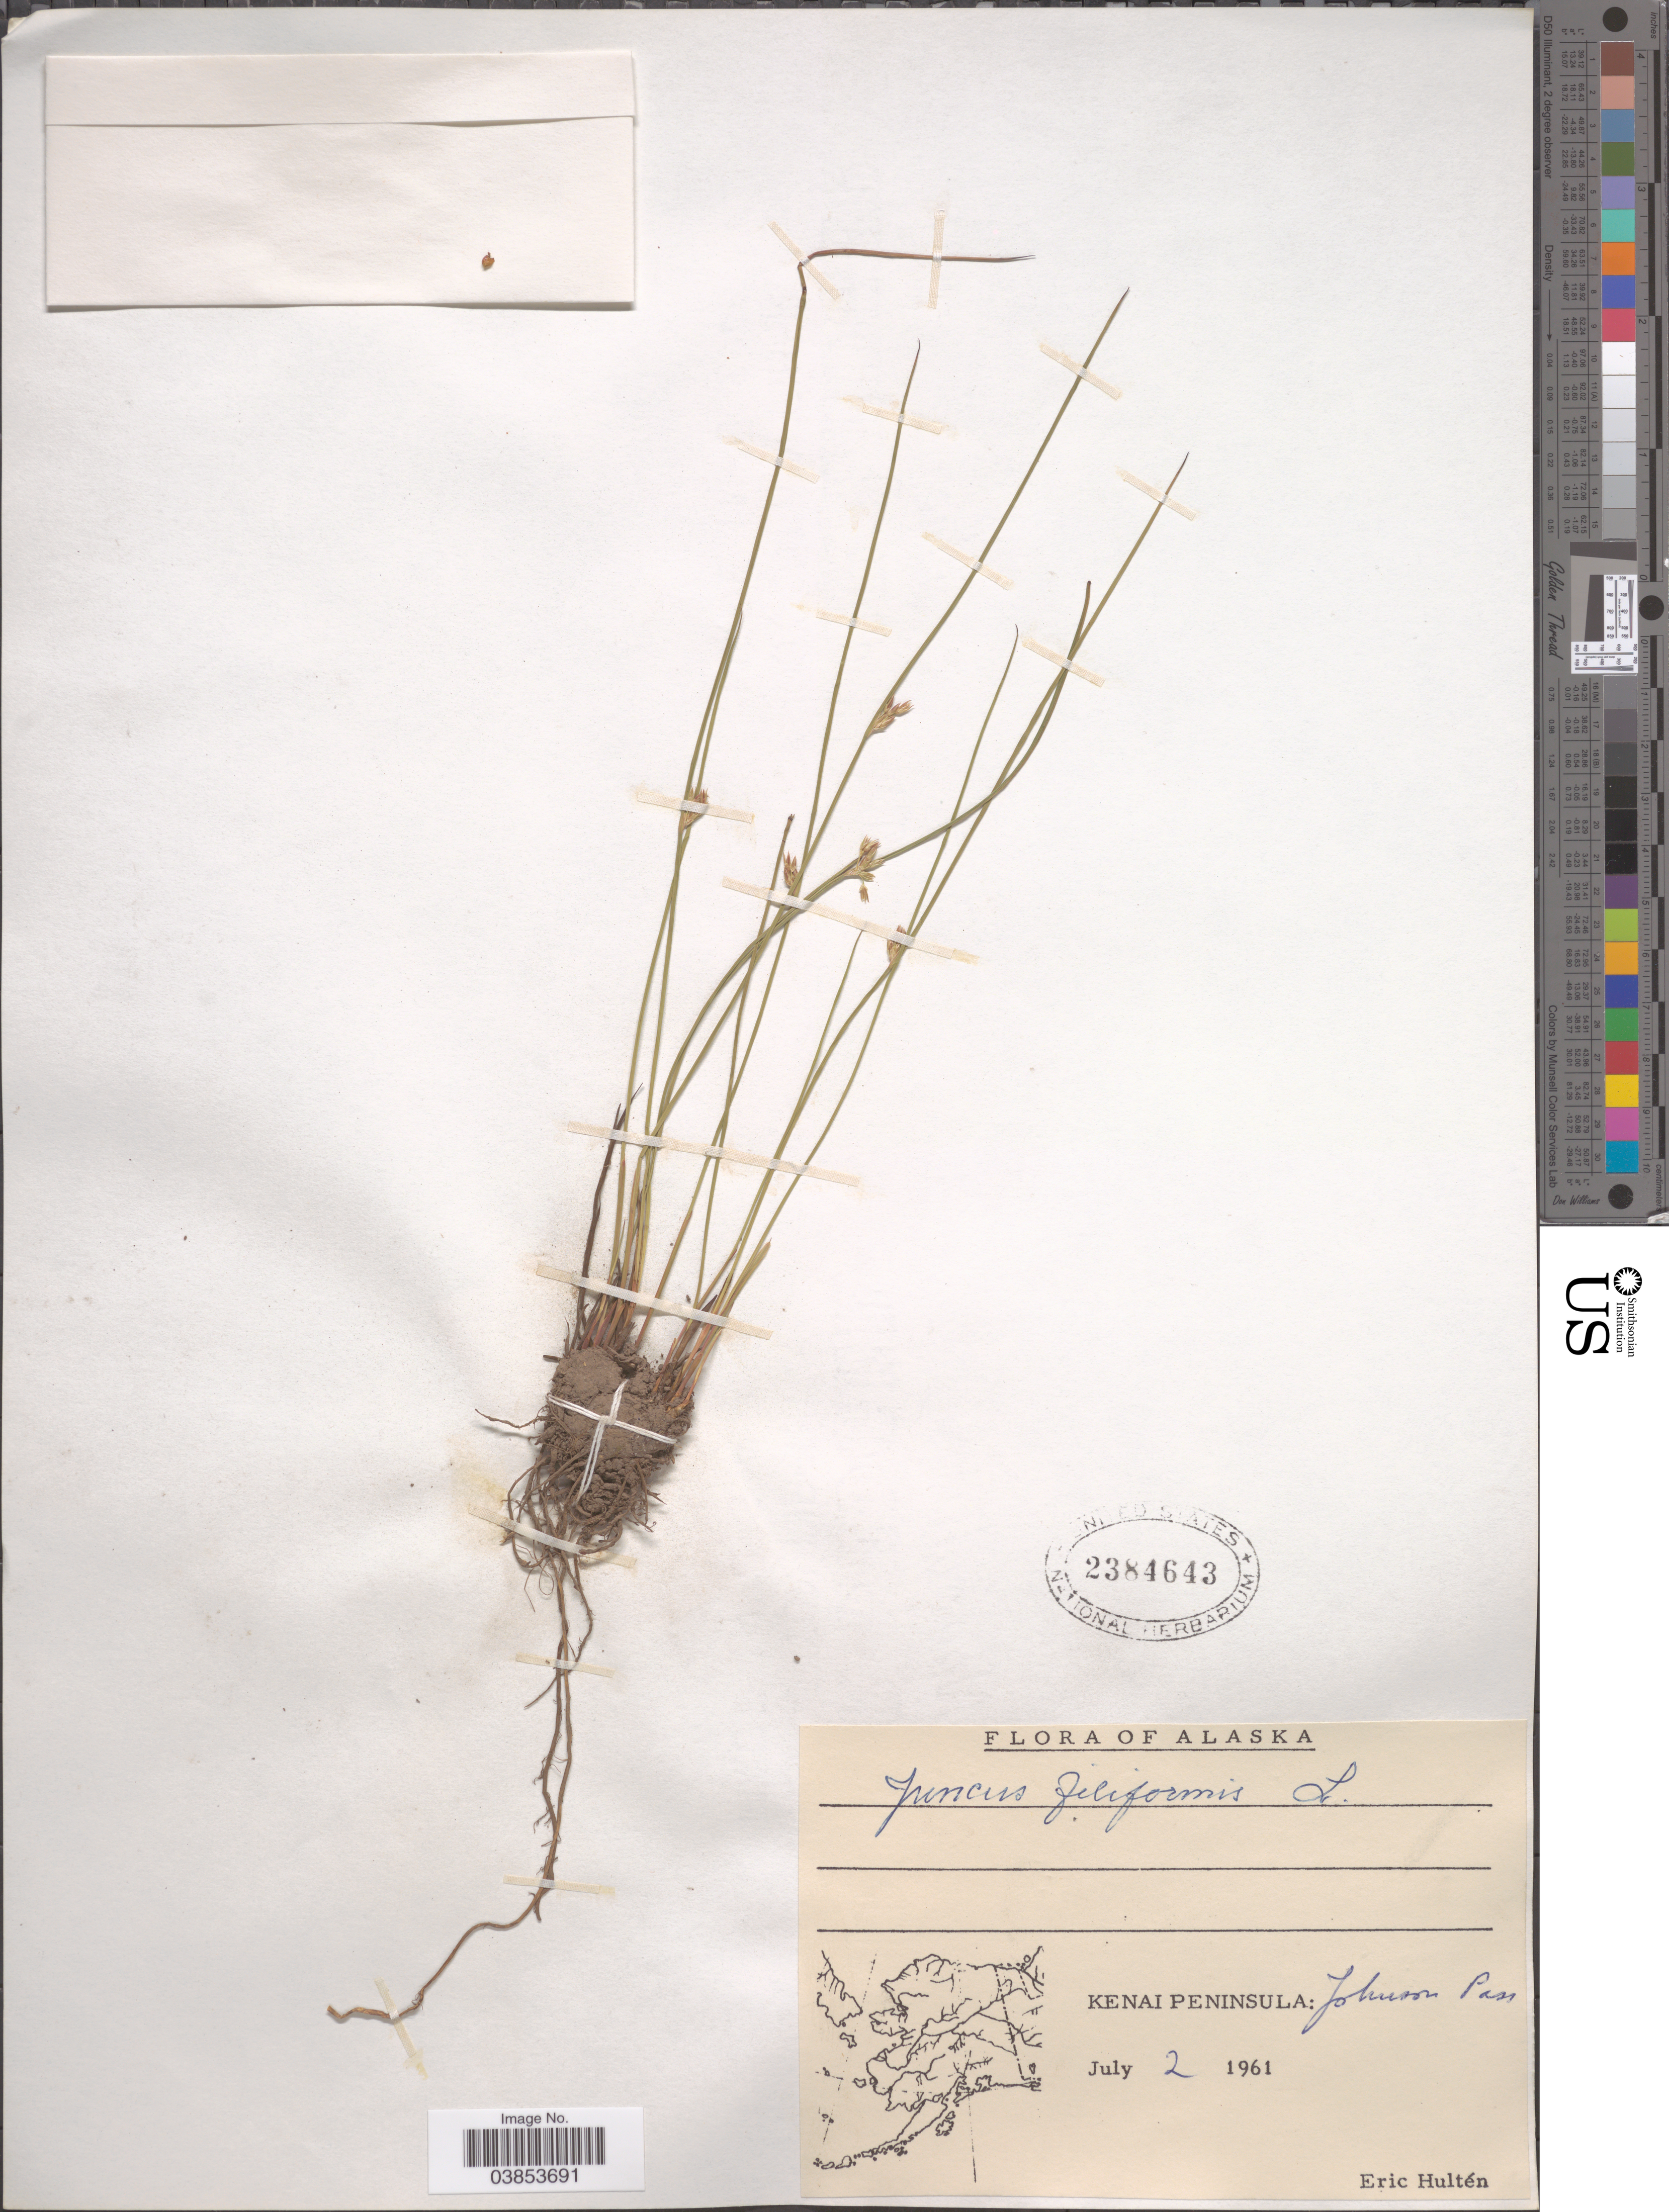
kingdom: Plantae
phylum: Tracheophyta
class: Liliopsida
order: Poales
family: Juncaceae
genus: Juncus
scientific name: Juncus filiformis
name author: L.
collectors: E. G. Hultén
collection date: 1961-07-02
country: United States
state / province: Alaska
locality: Kenai Peninsula: Johnson Pass.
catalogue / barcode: US 2384643